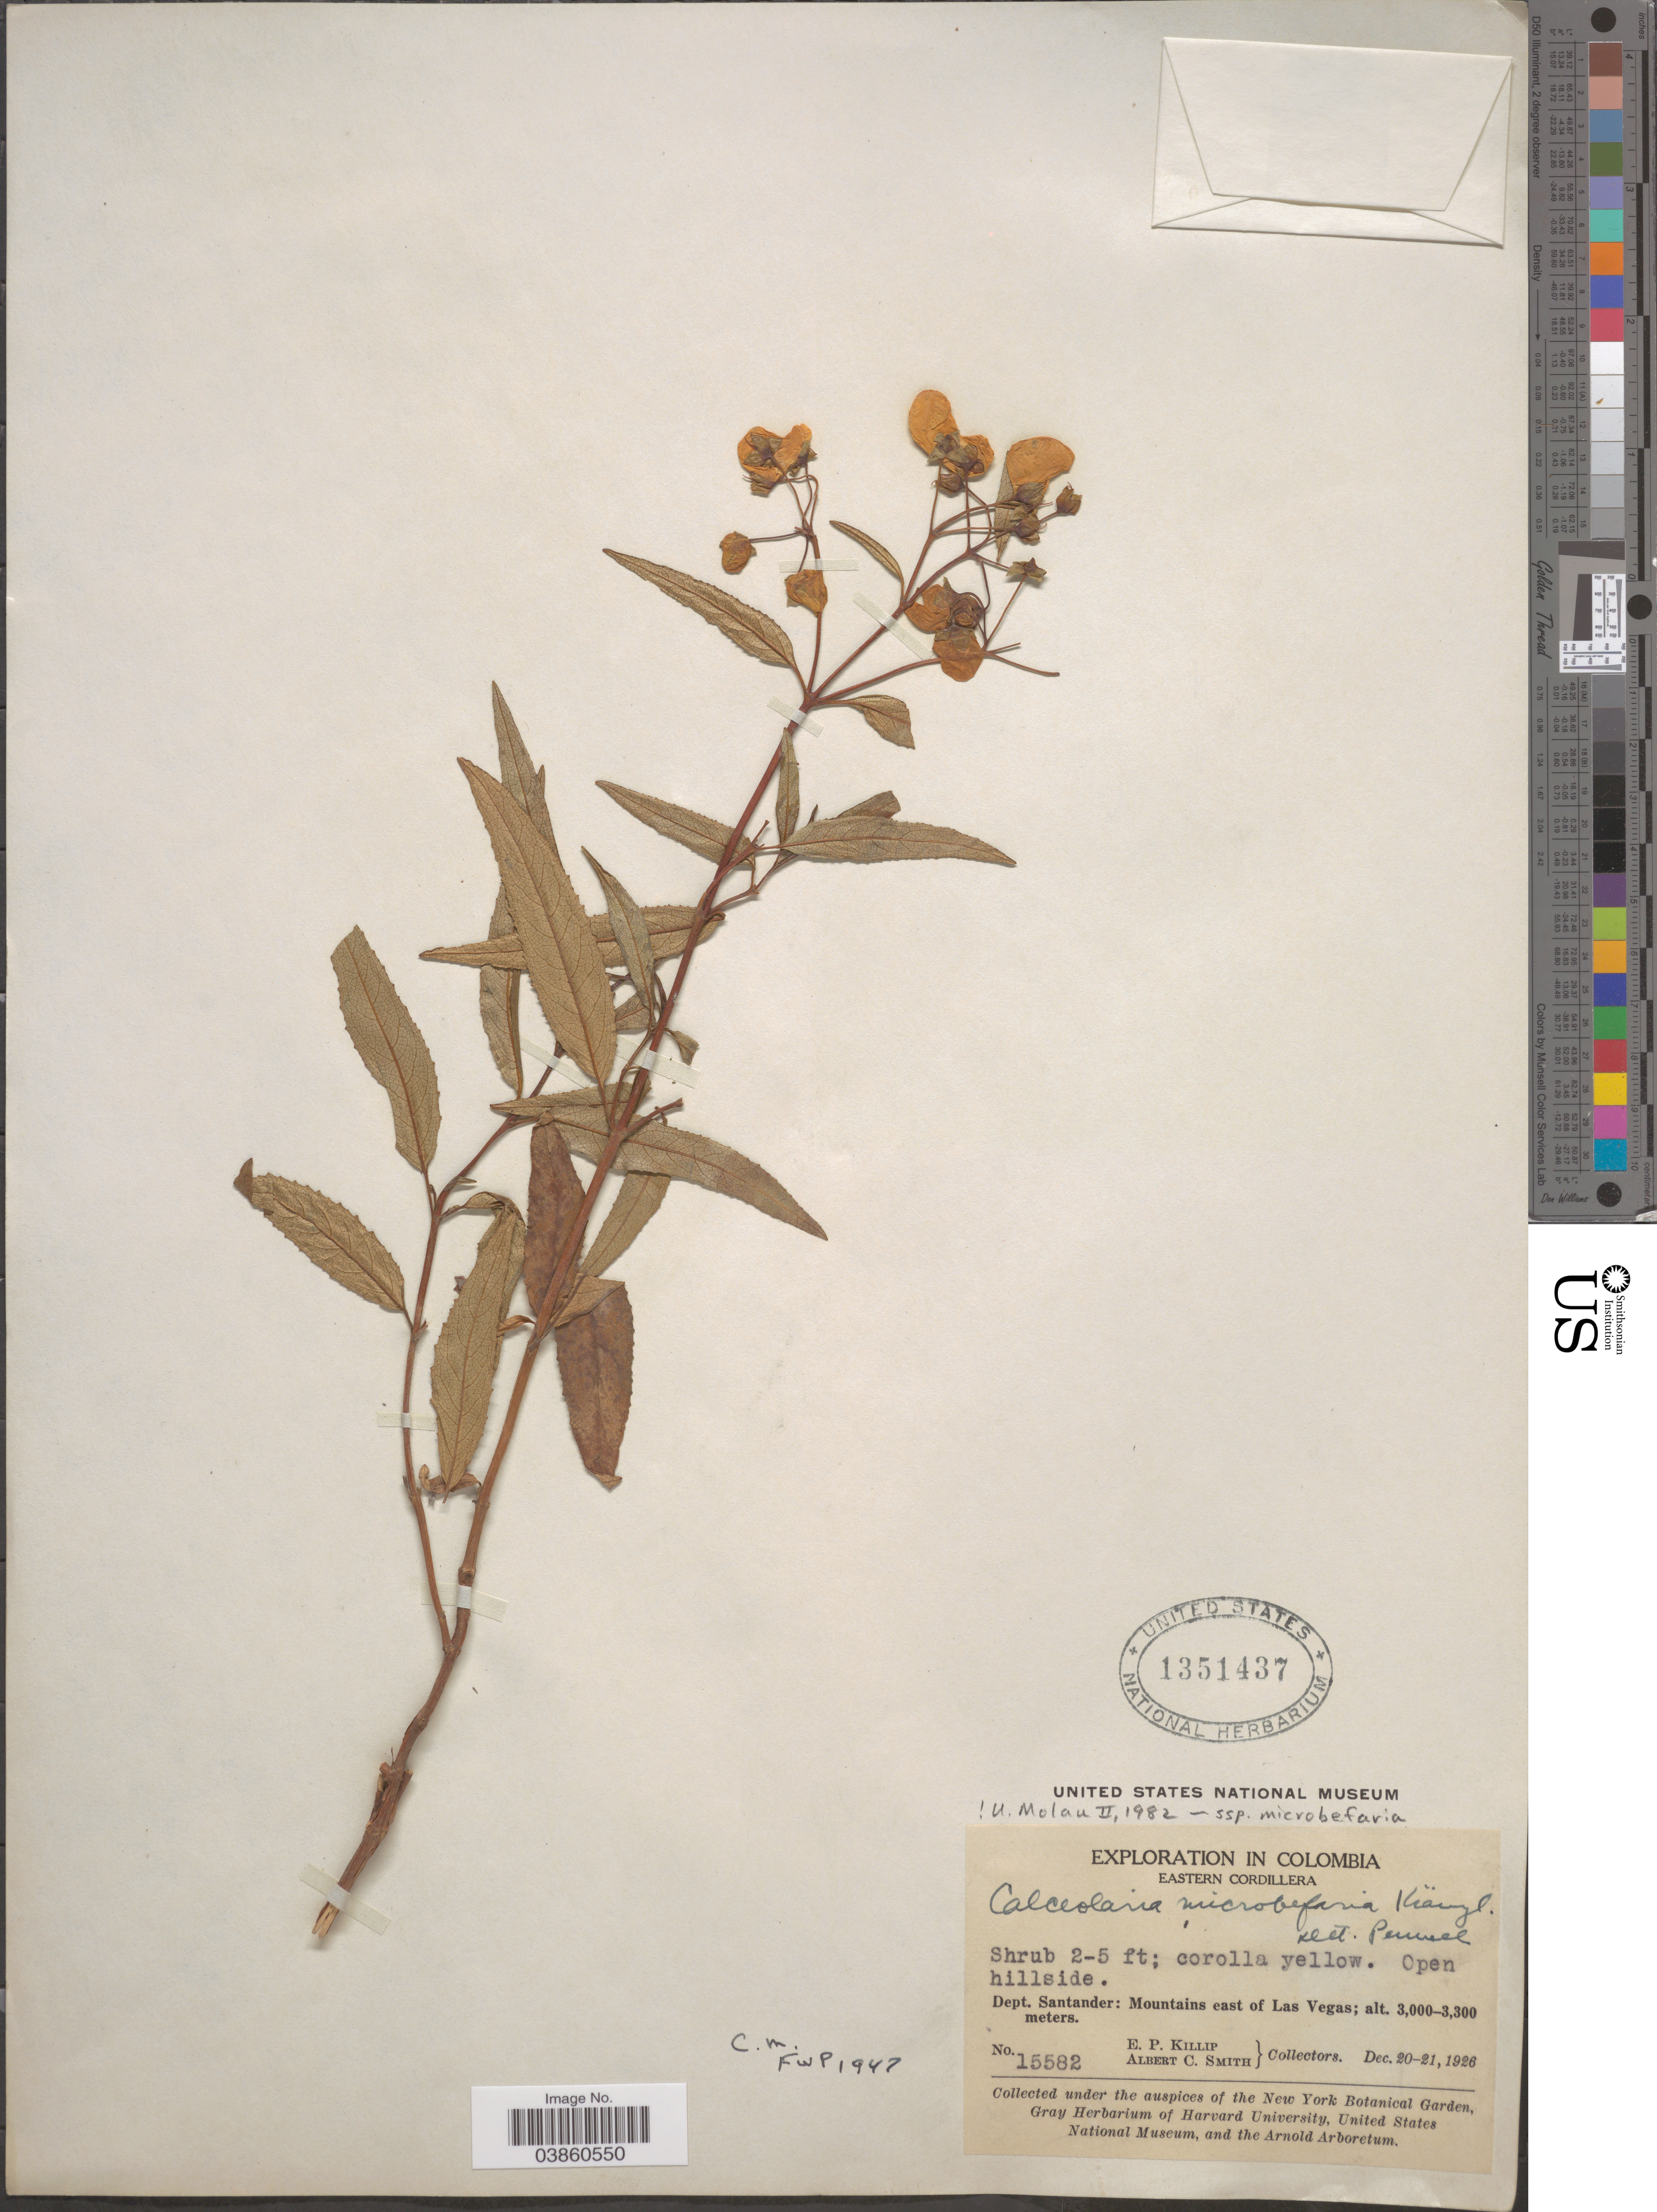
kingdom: Plantae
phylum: Tracheophyta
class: Magnoliopsida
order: Lamiales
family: Calceolariaceae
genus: Calceolaria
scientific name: Calceolaria microbefaria subsp. microbefaria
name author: Kränzl.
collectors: E. P. Killip & A. C. Smith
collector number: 15582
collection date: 1926-12-20/1926-12-21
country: Colombia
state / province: Santander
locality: Eastern Cordillera. Dept. Santander: Mountains east of Las Vegas.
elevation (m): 3000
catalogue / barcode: US 1351437